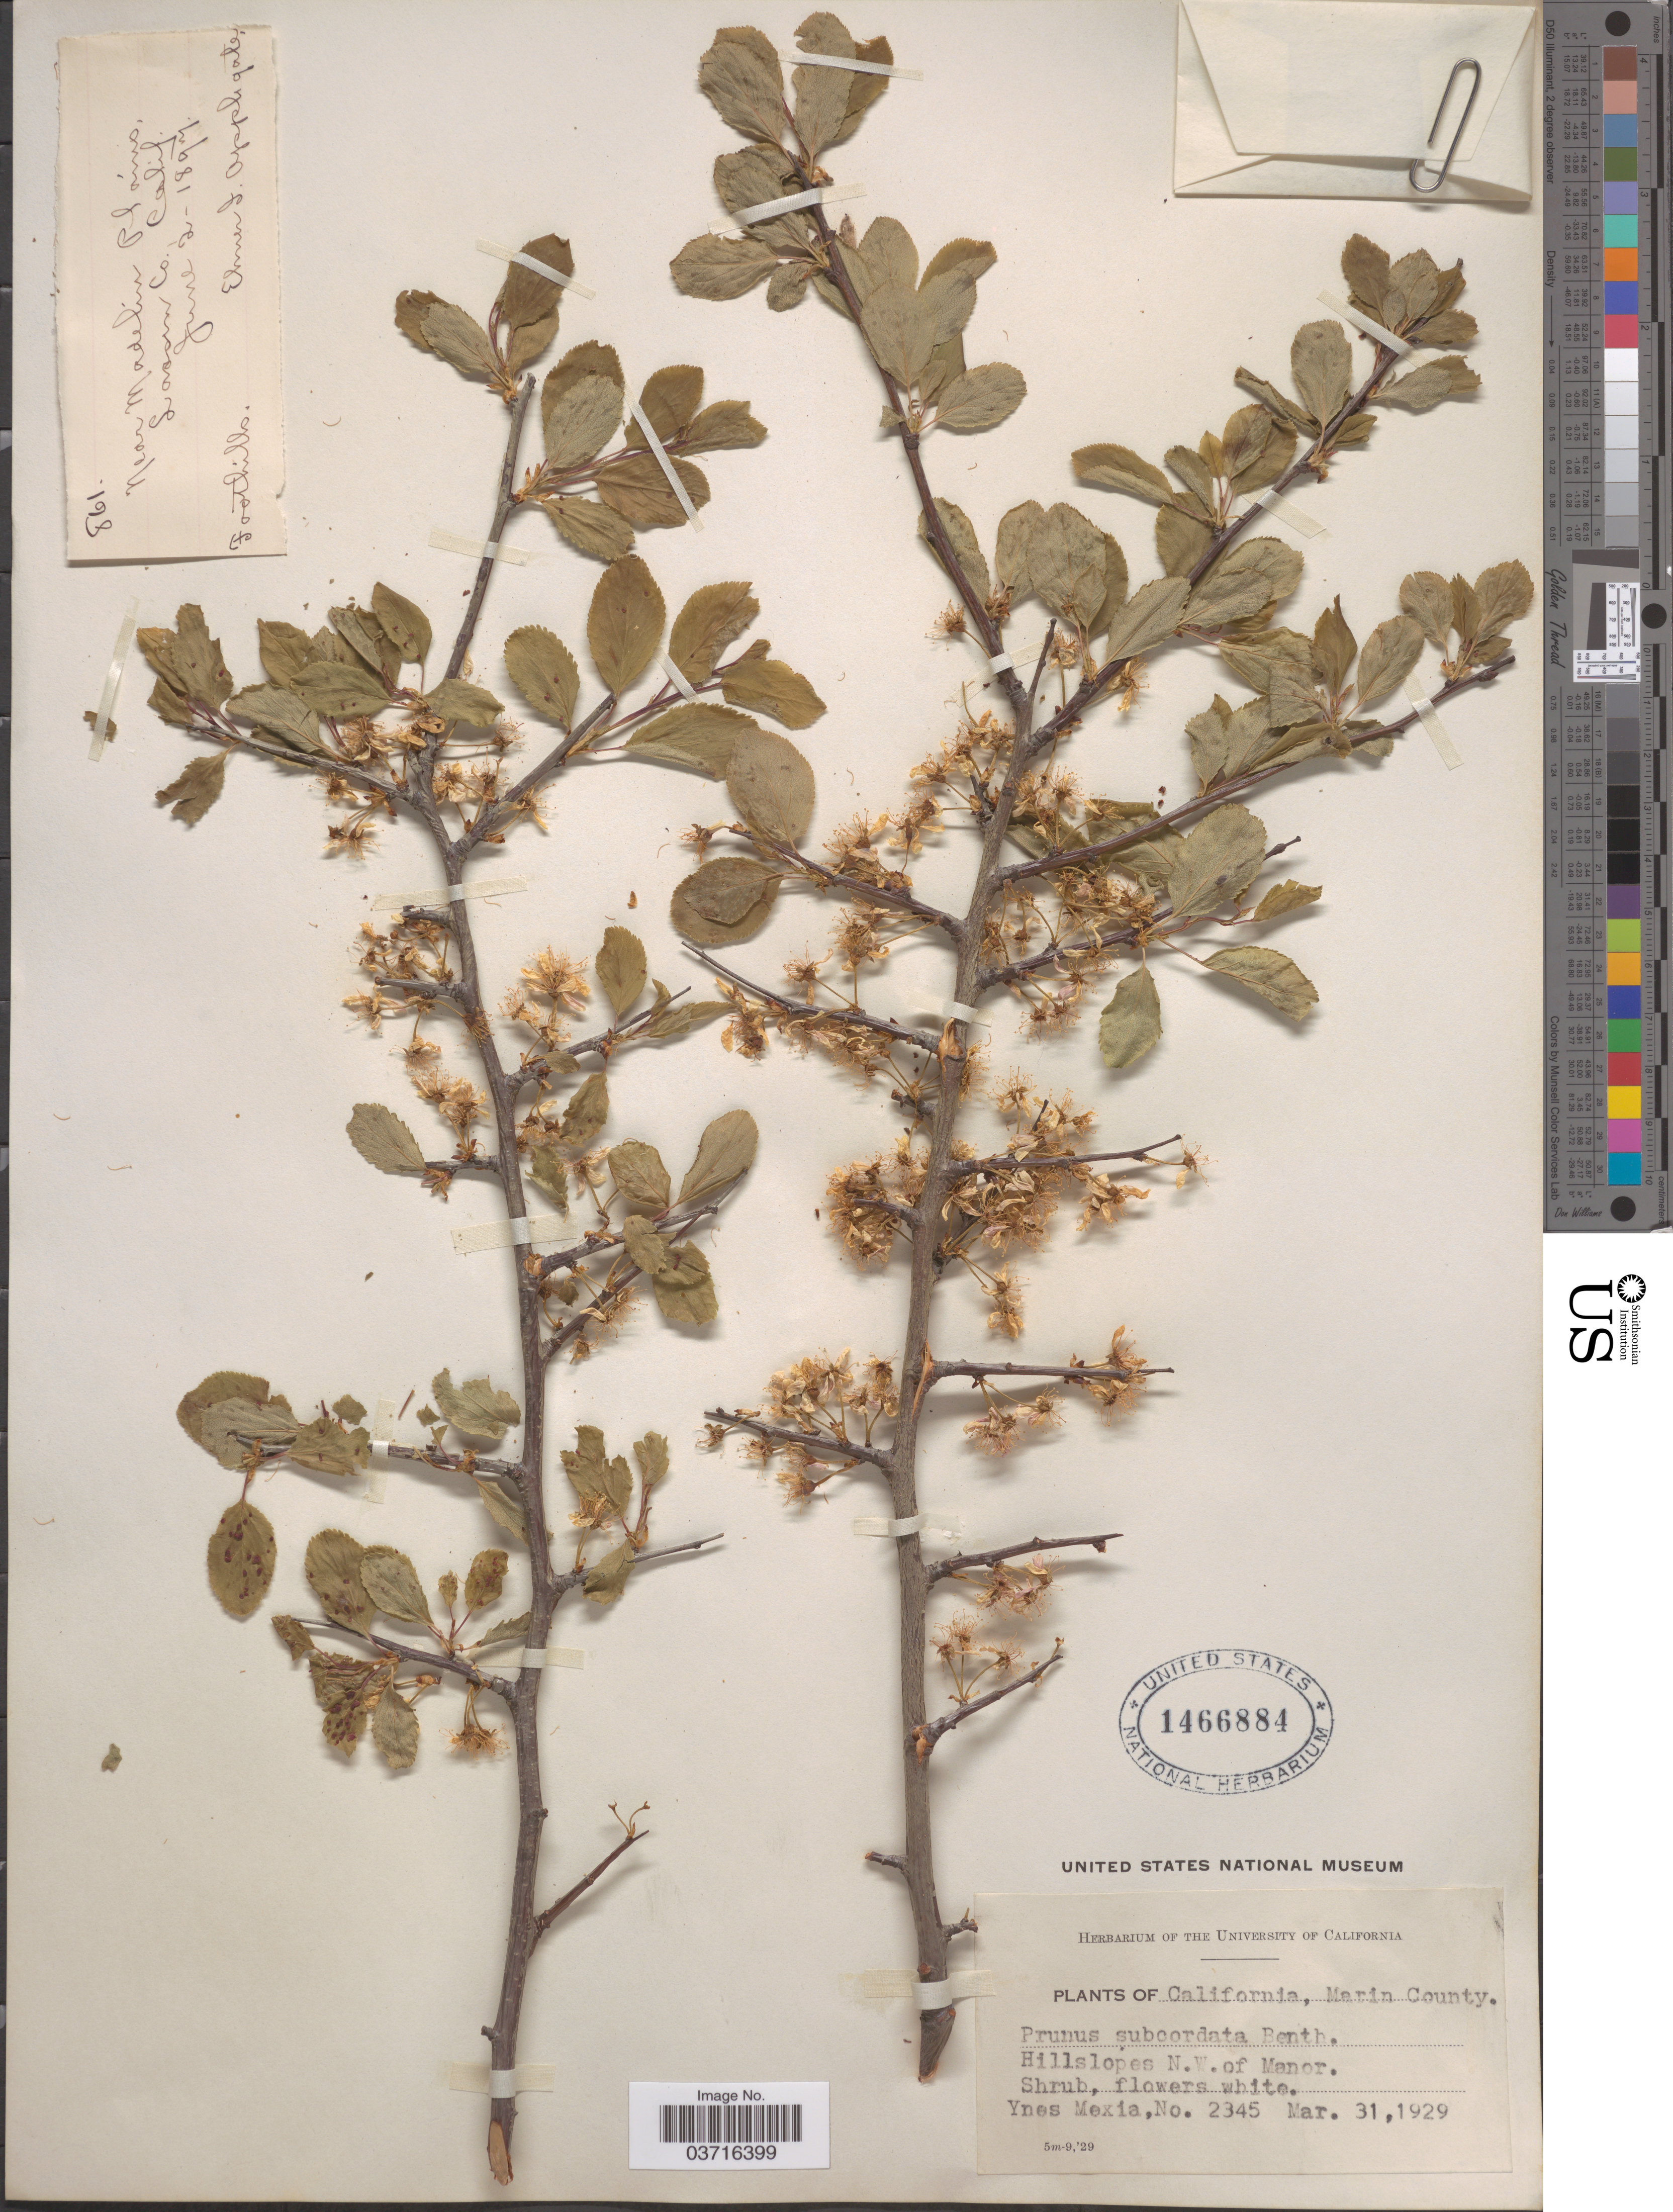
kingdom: Plantae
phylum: Tracheophyta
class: Magnoliopsida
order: Rosales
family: Rosaceae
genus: Prunus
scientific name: Prunus subcordata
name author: Benth.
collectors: Y. Mexia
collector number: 2345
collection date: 1929-03-31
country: United States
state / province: California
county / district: Marin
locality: Marin County. Hillslopes N.W. of Manor.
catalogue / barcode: US 1466884